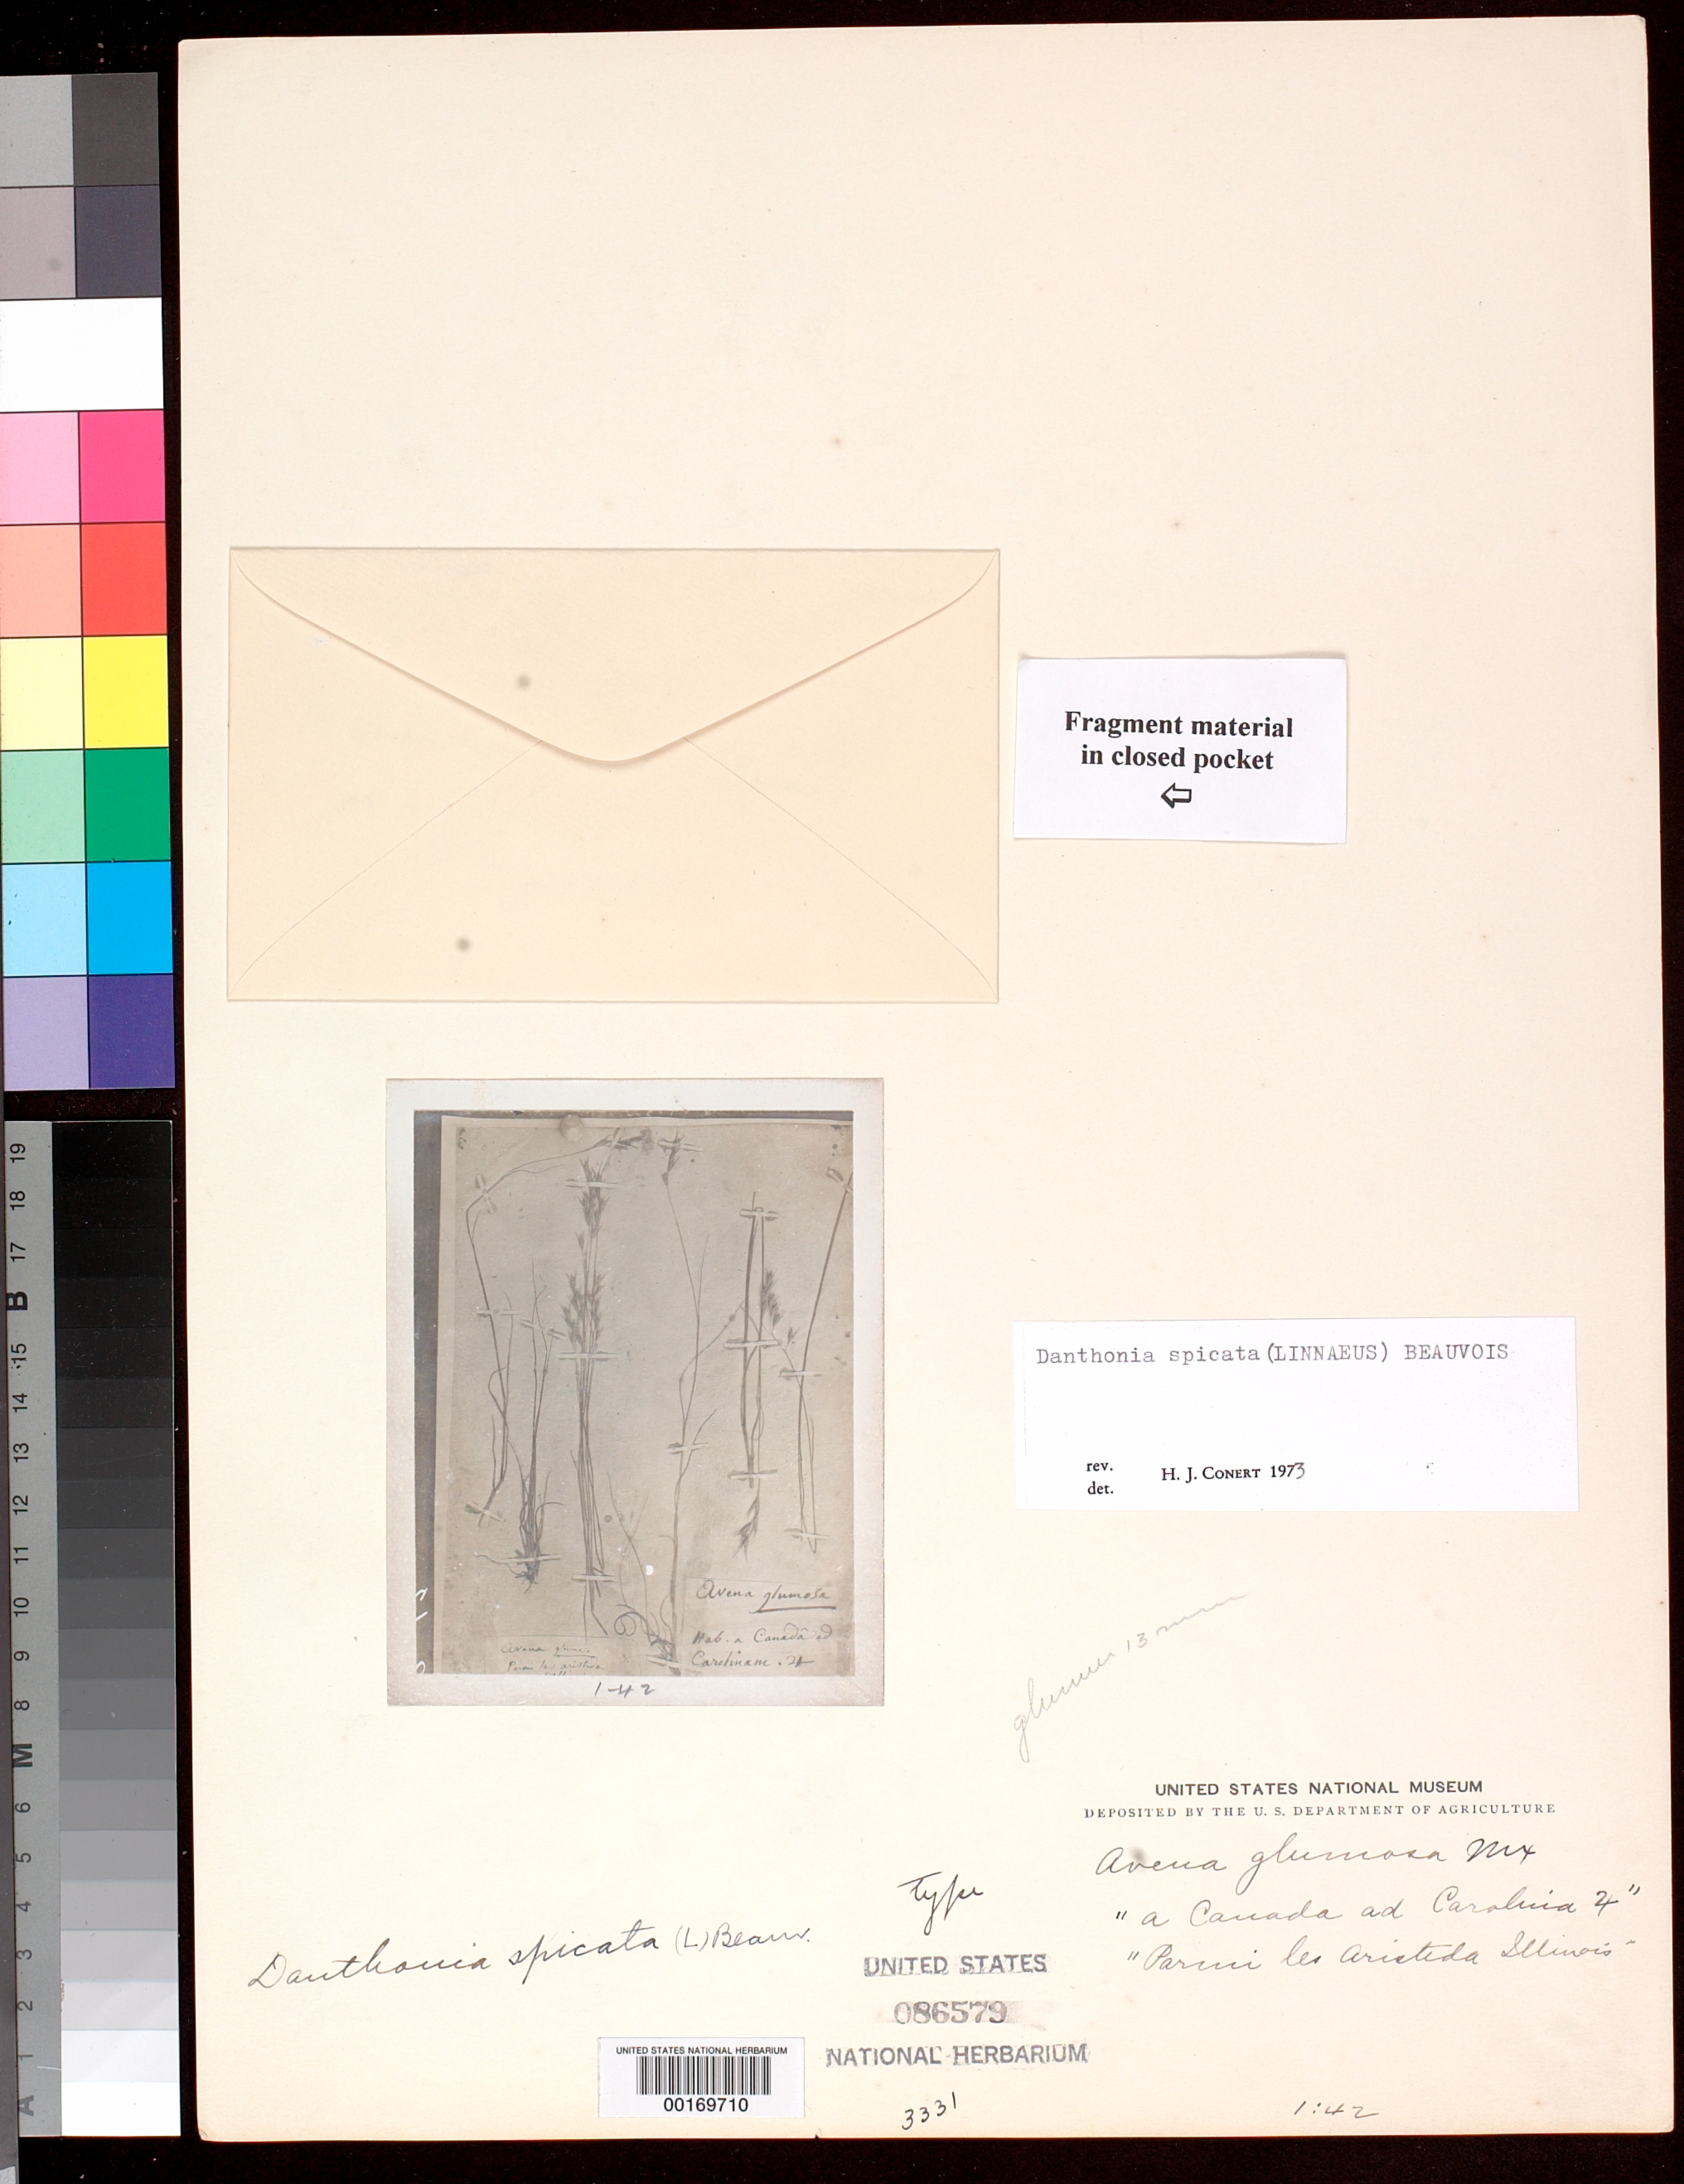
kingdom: Plantae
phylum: Tracheophyta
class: Liliopsida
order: Poales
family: Poaceae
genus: Avena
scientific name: Avena glumosa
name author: Michx.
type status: Type Fragment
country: Canada / United States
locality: "a Canada ad Carolina".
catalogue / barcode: US 86579